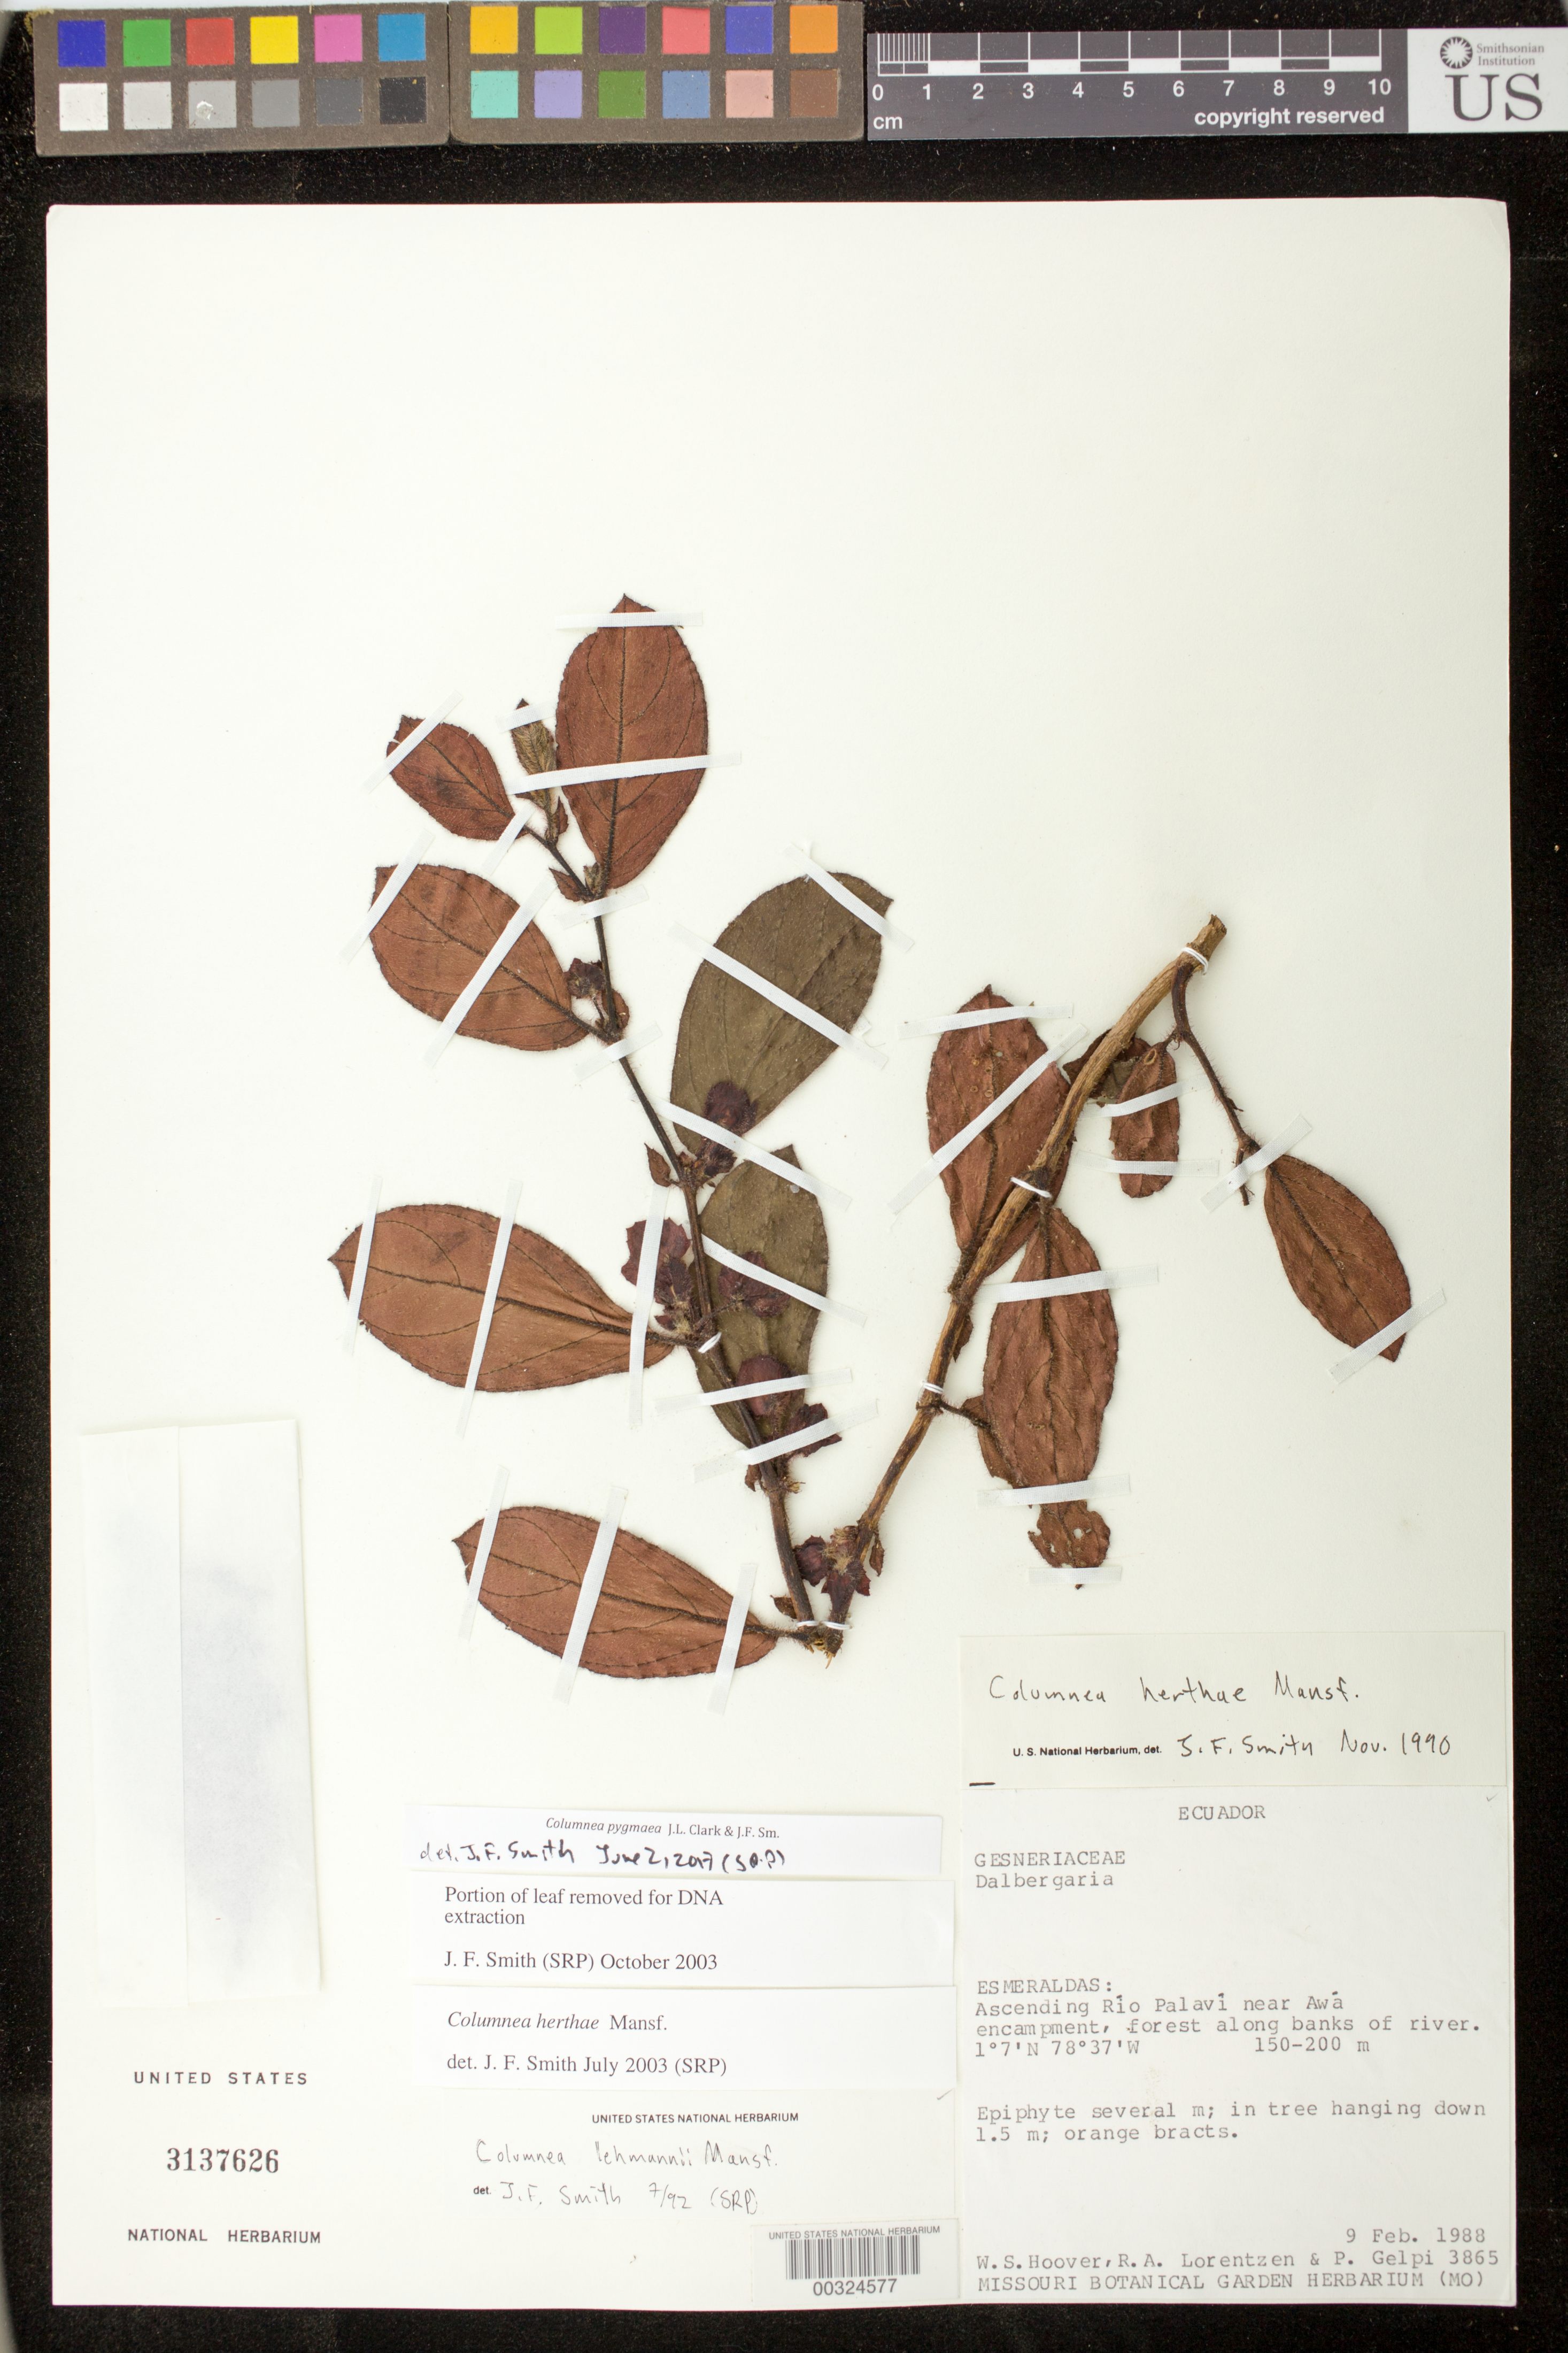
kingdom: Plantae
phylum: Tracheophyta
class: Magnoliopsida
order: Lamiales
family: Gesneriaceae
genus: Columnea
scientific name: Columnea herthae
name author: Mansf.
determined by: Clark, J. L.; Skog, Laurence E.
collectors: W. S. Hoover & R. Lorentzen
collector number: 3865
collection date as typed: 09 Feb 1988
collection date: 1988-02-09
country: Ecuador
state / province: Esmeraldas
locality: Ascending Rio Palavi near Awa encampment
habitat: forest along banks of river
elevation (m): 150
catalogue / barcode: US 3137626